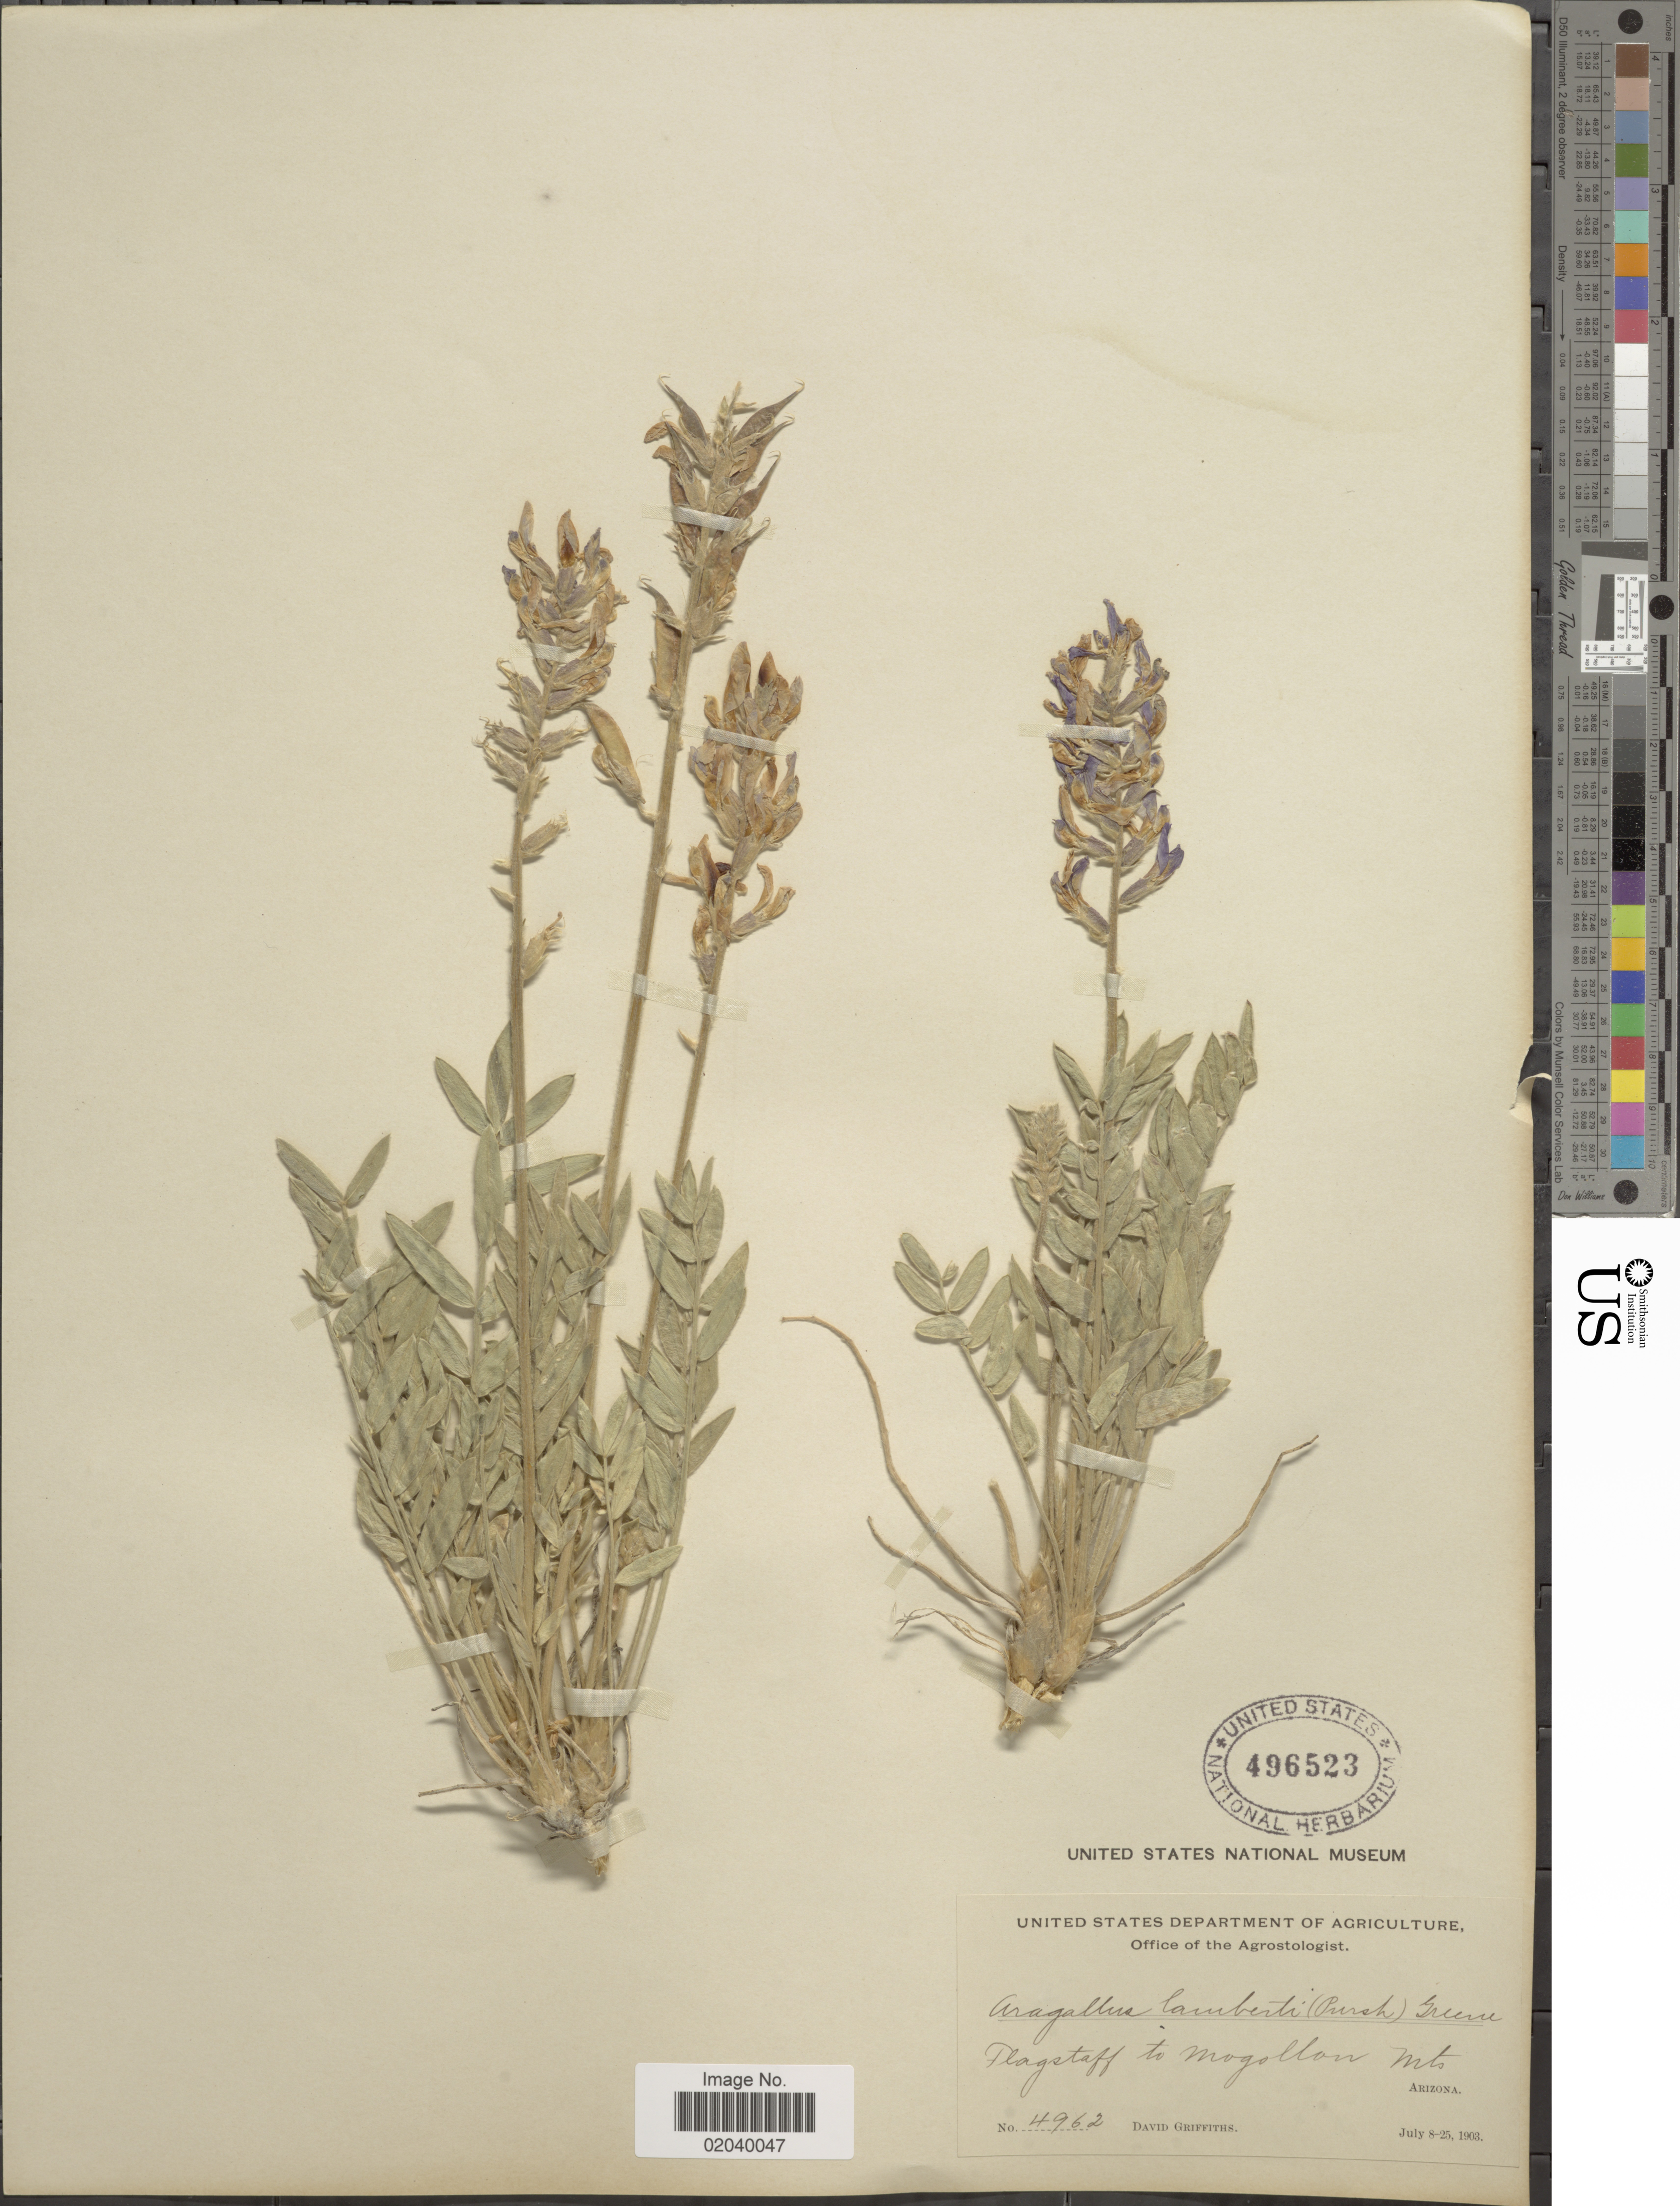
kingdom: Plantae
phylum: Tracheophyta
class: Magnoliopsida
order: Fabales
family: Fabaceae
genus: Oxytropis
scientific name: Oxytropis lambertii var. bigelovii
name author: A. Gray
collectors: D. Griffiths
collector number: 4962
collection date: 1903-07-08/1903-07-25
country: United States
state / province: Arizona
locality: Flagstaff to Mogollon Mts.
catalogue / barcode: US 496523